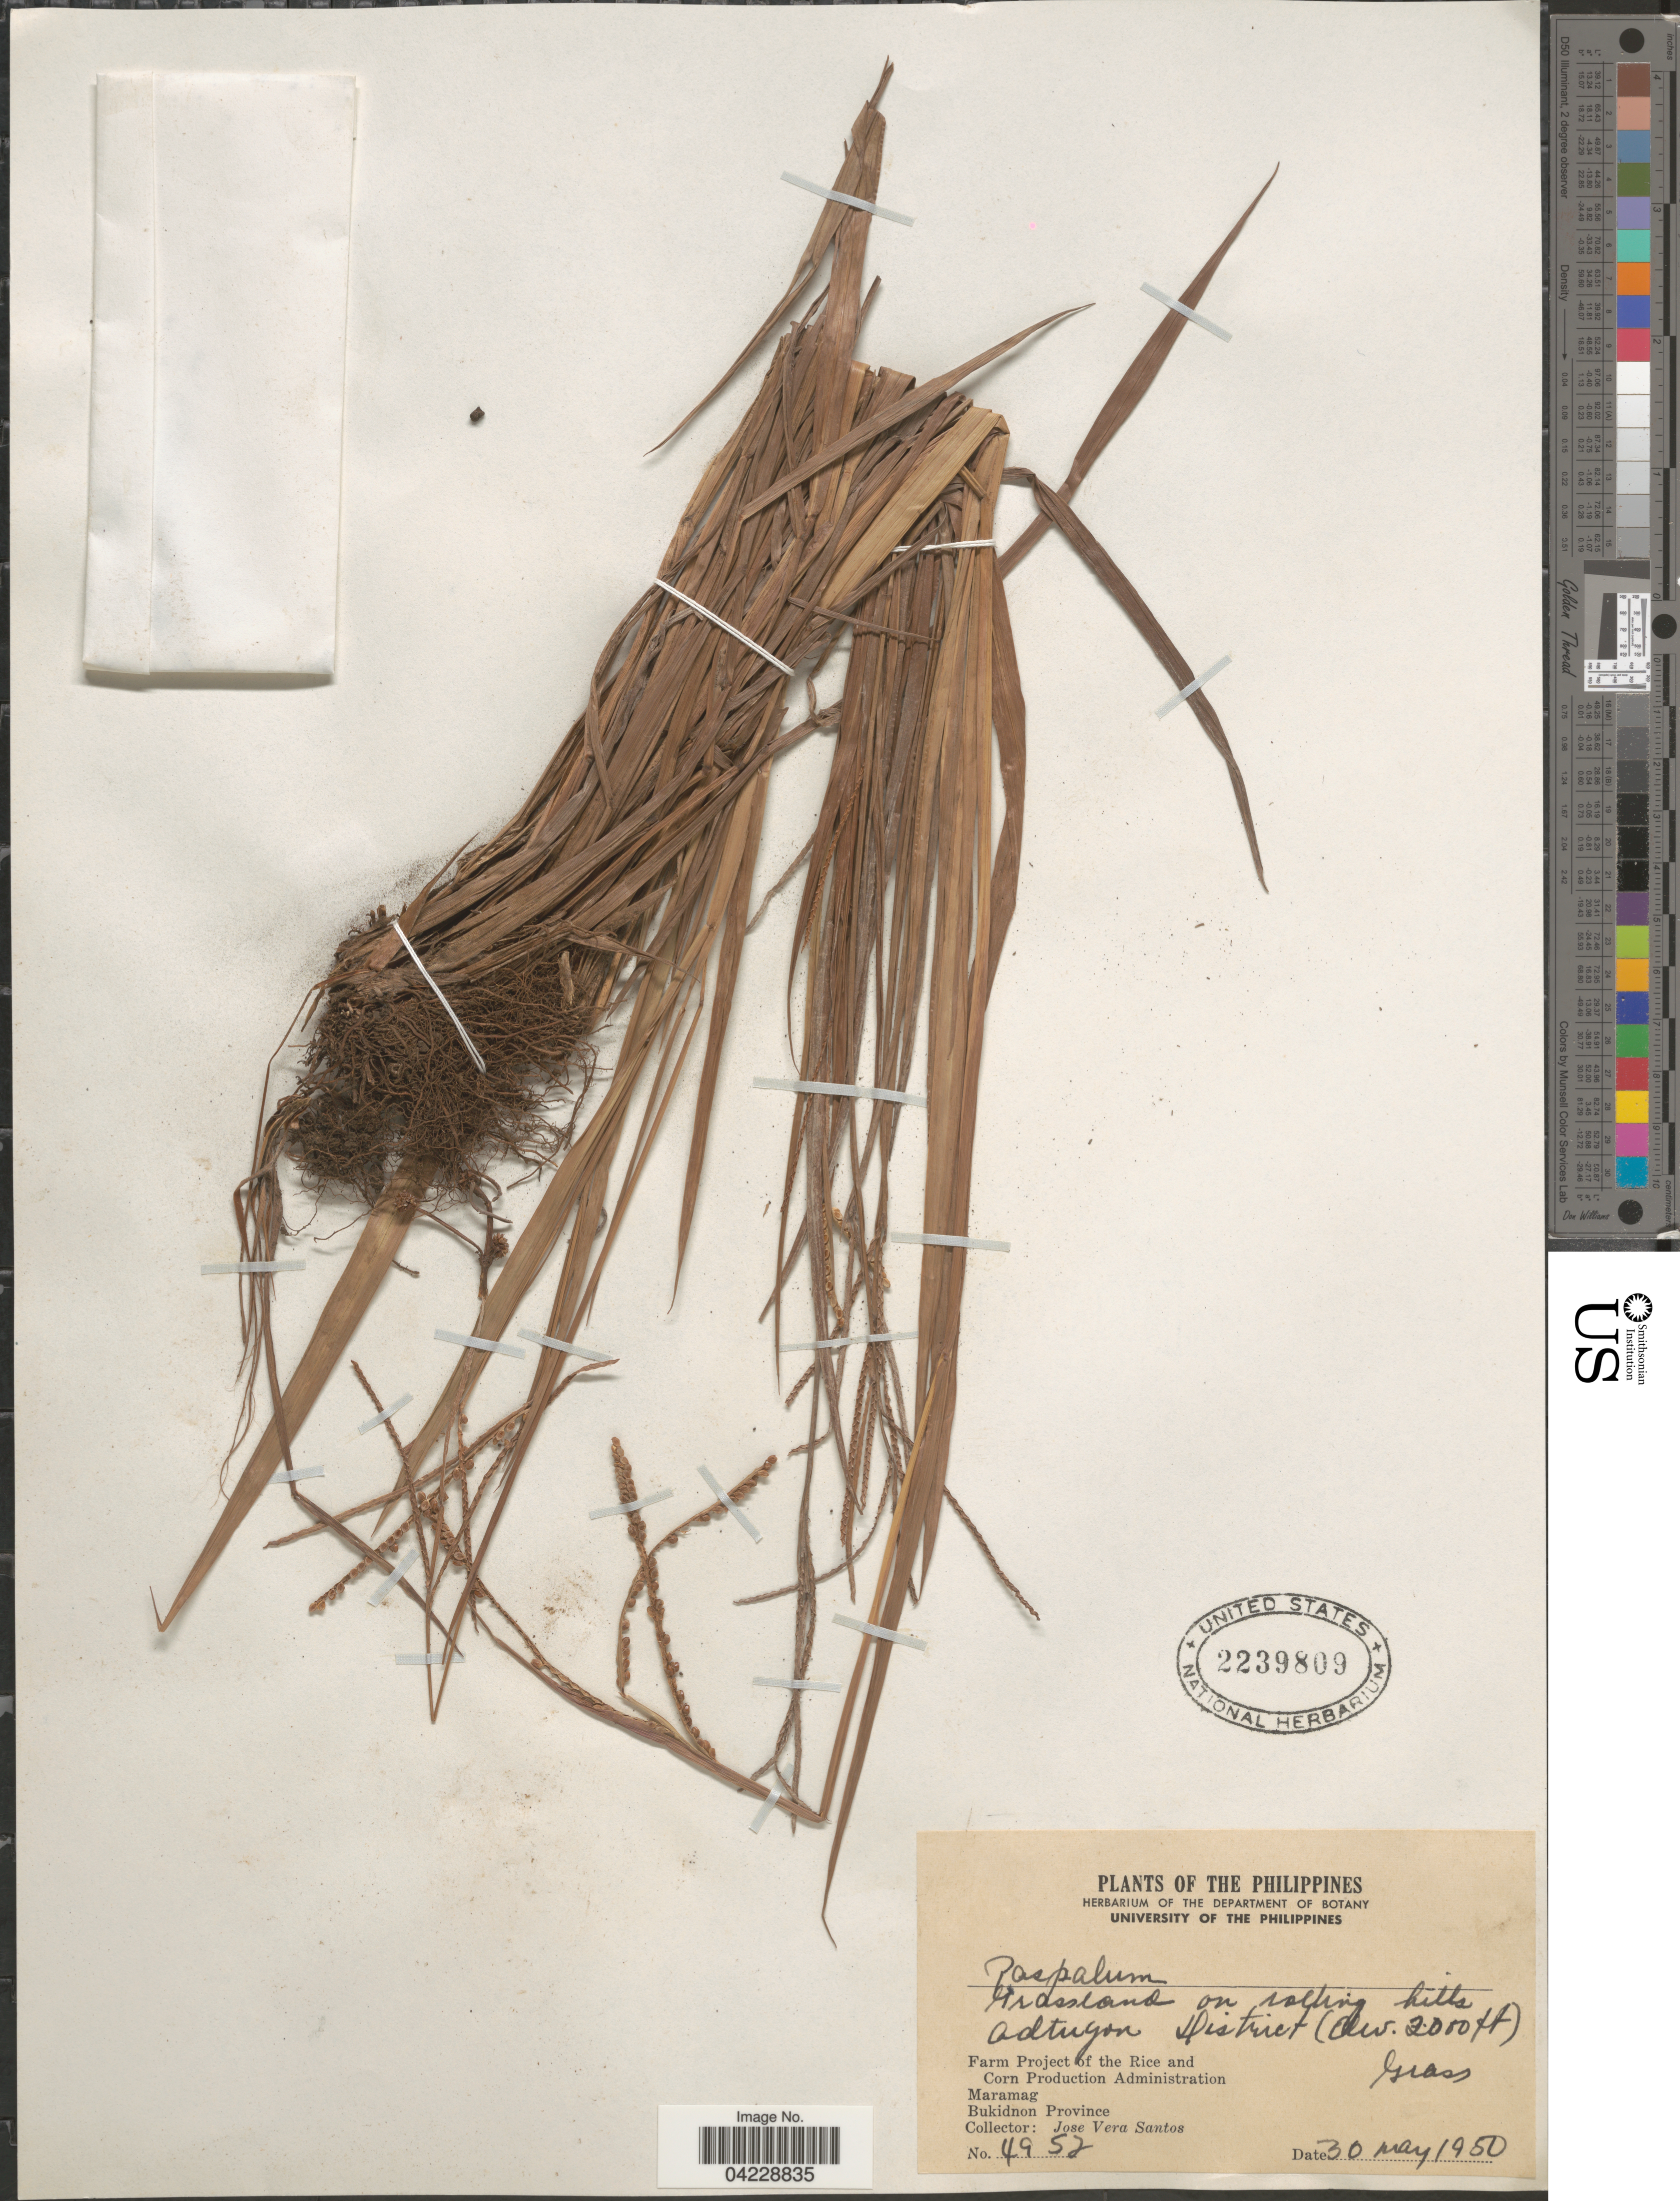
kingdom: Plantae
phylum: Tracheophyta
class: Liliopsida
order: Poales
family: Poaceae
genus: Paspalum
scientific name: Paspalum sp.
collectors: J. Vera Santos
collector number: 4952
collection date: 1950-05-30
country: Philippines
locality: Adtuyon District. Farm Project of the Rice and Corn Production Administration. Maramag. Bukidnon Province.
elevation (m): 610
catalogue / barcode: US 2239809